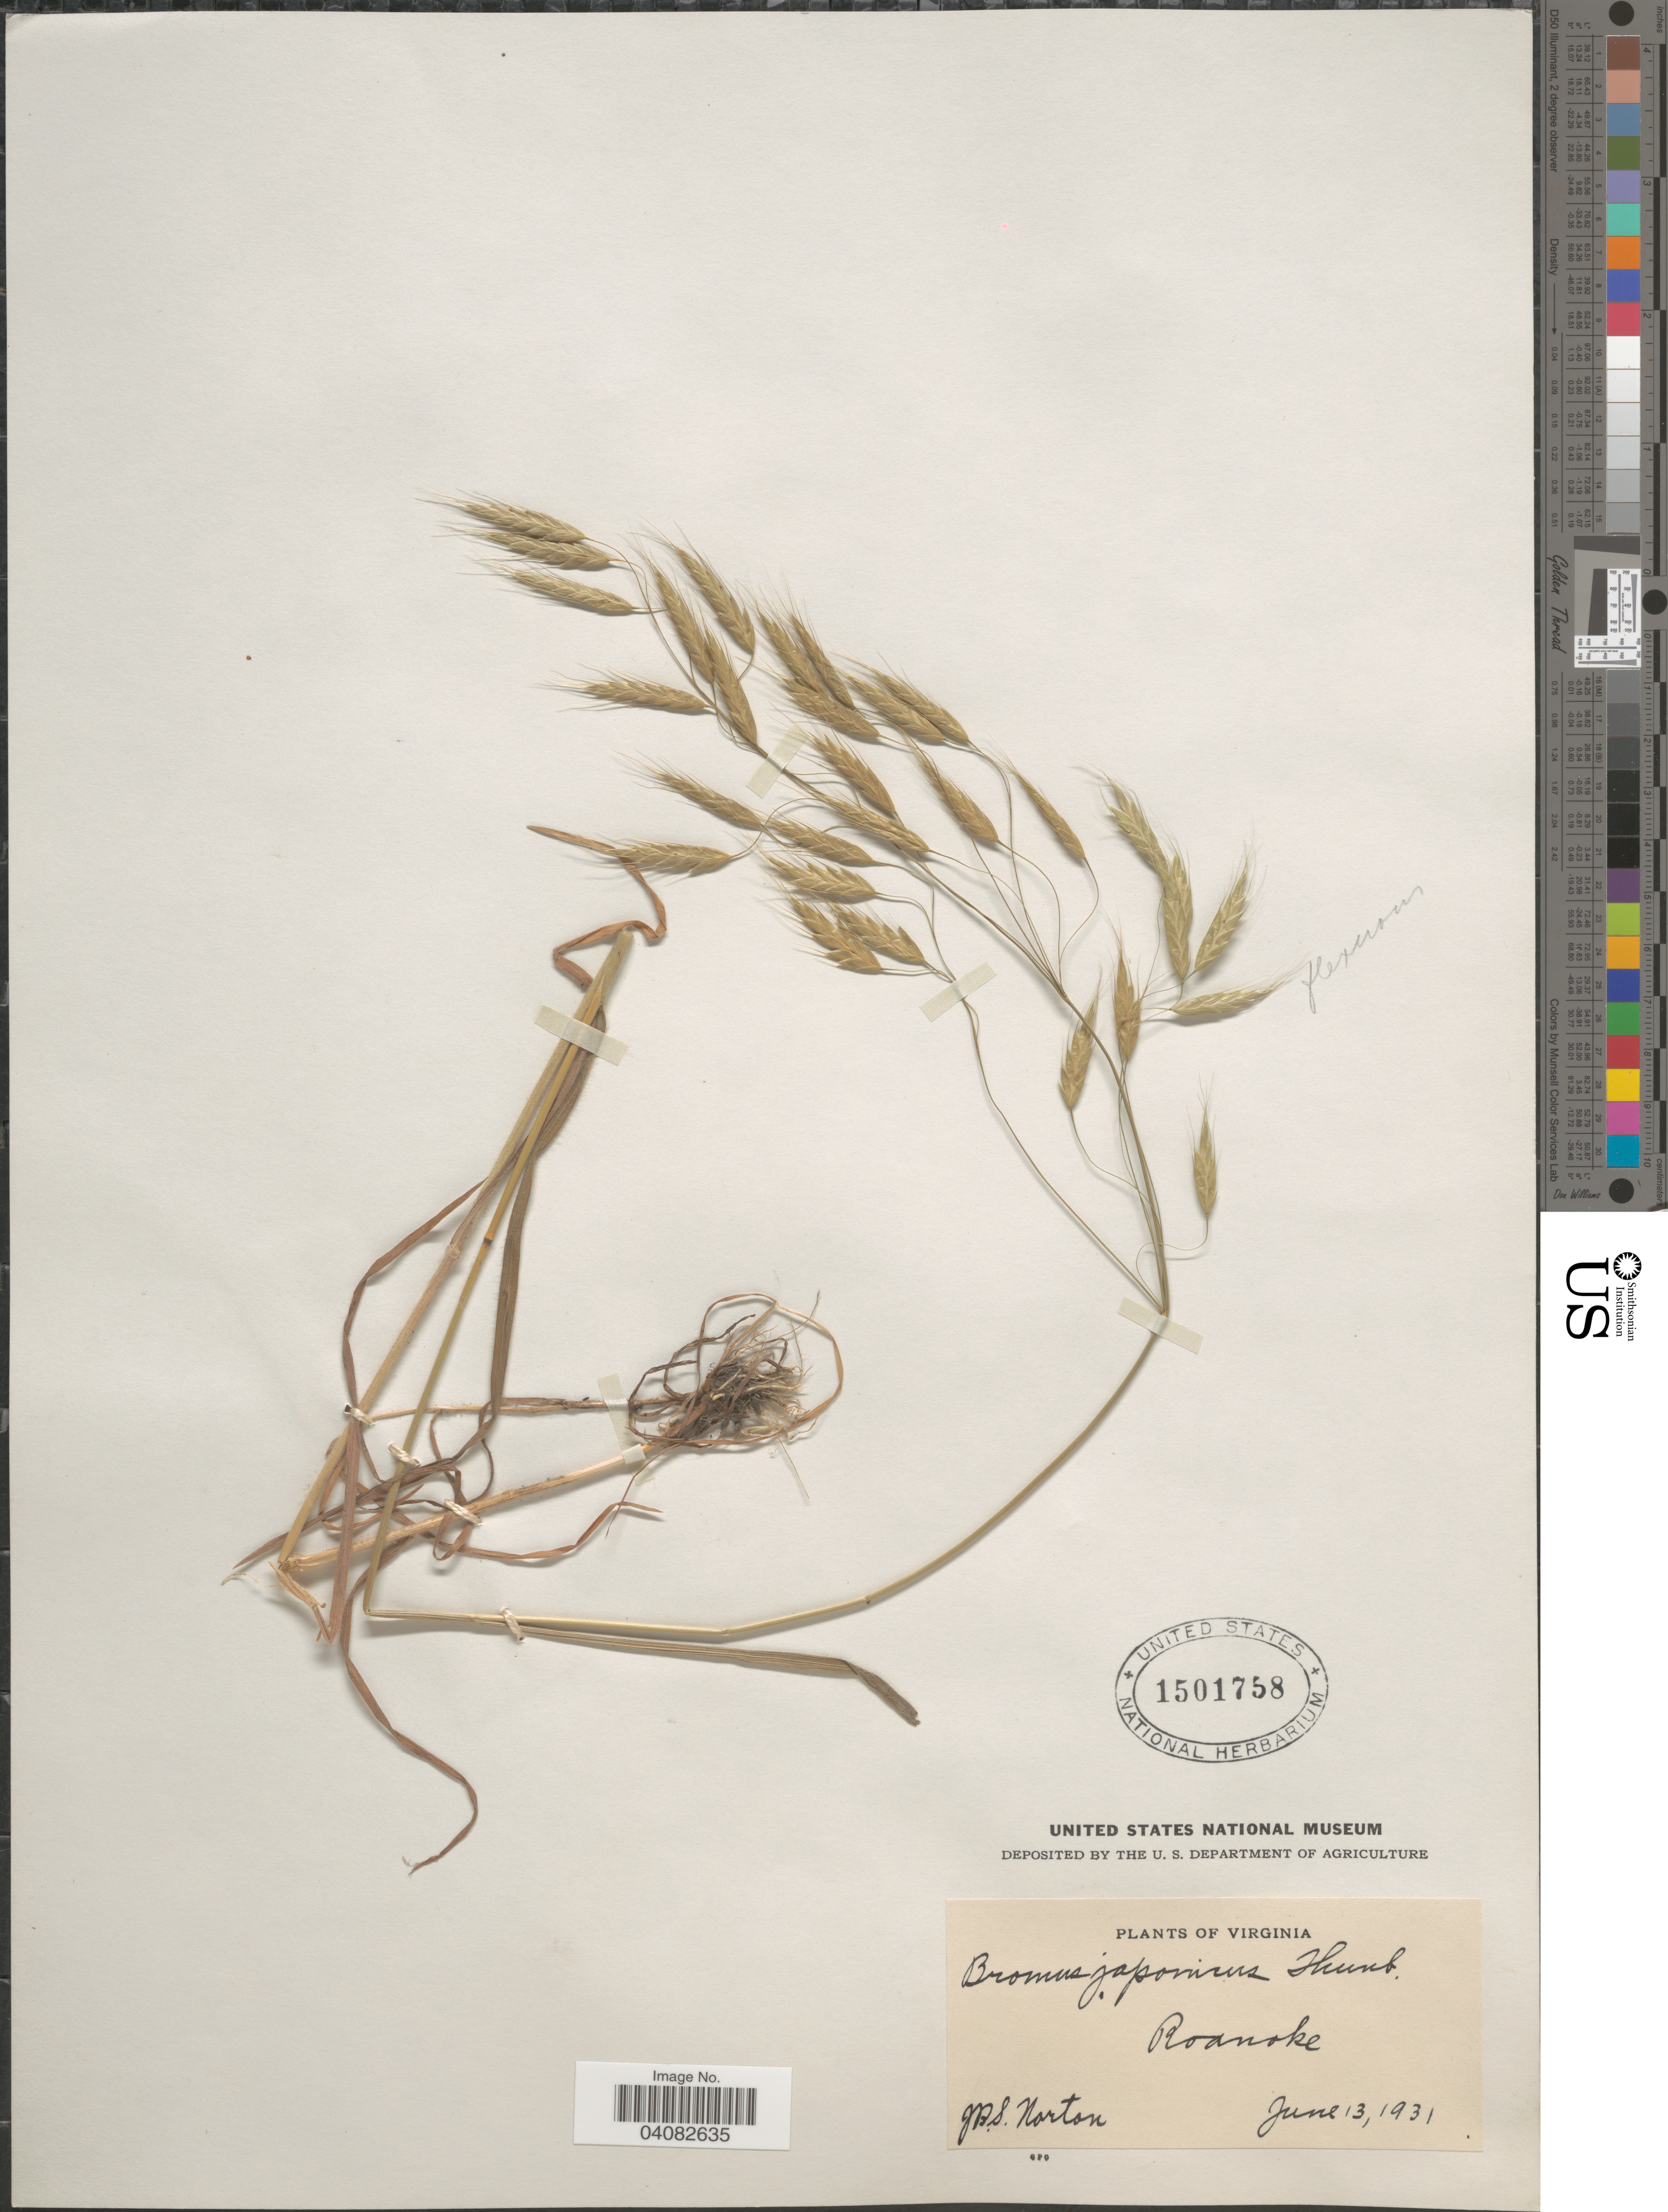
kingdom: Plantae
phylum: Tracheophyta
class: Liliopsida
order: Poales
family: Poaceae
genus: Bromus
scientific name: Bromus japonicus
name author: Houtt.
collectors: J. B. S. Norton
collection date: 1931-06-13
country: United States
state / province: Virginia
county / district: Roanoke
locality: Roanoke.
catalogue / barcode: US 1501758